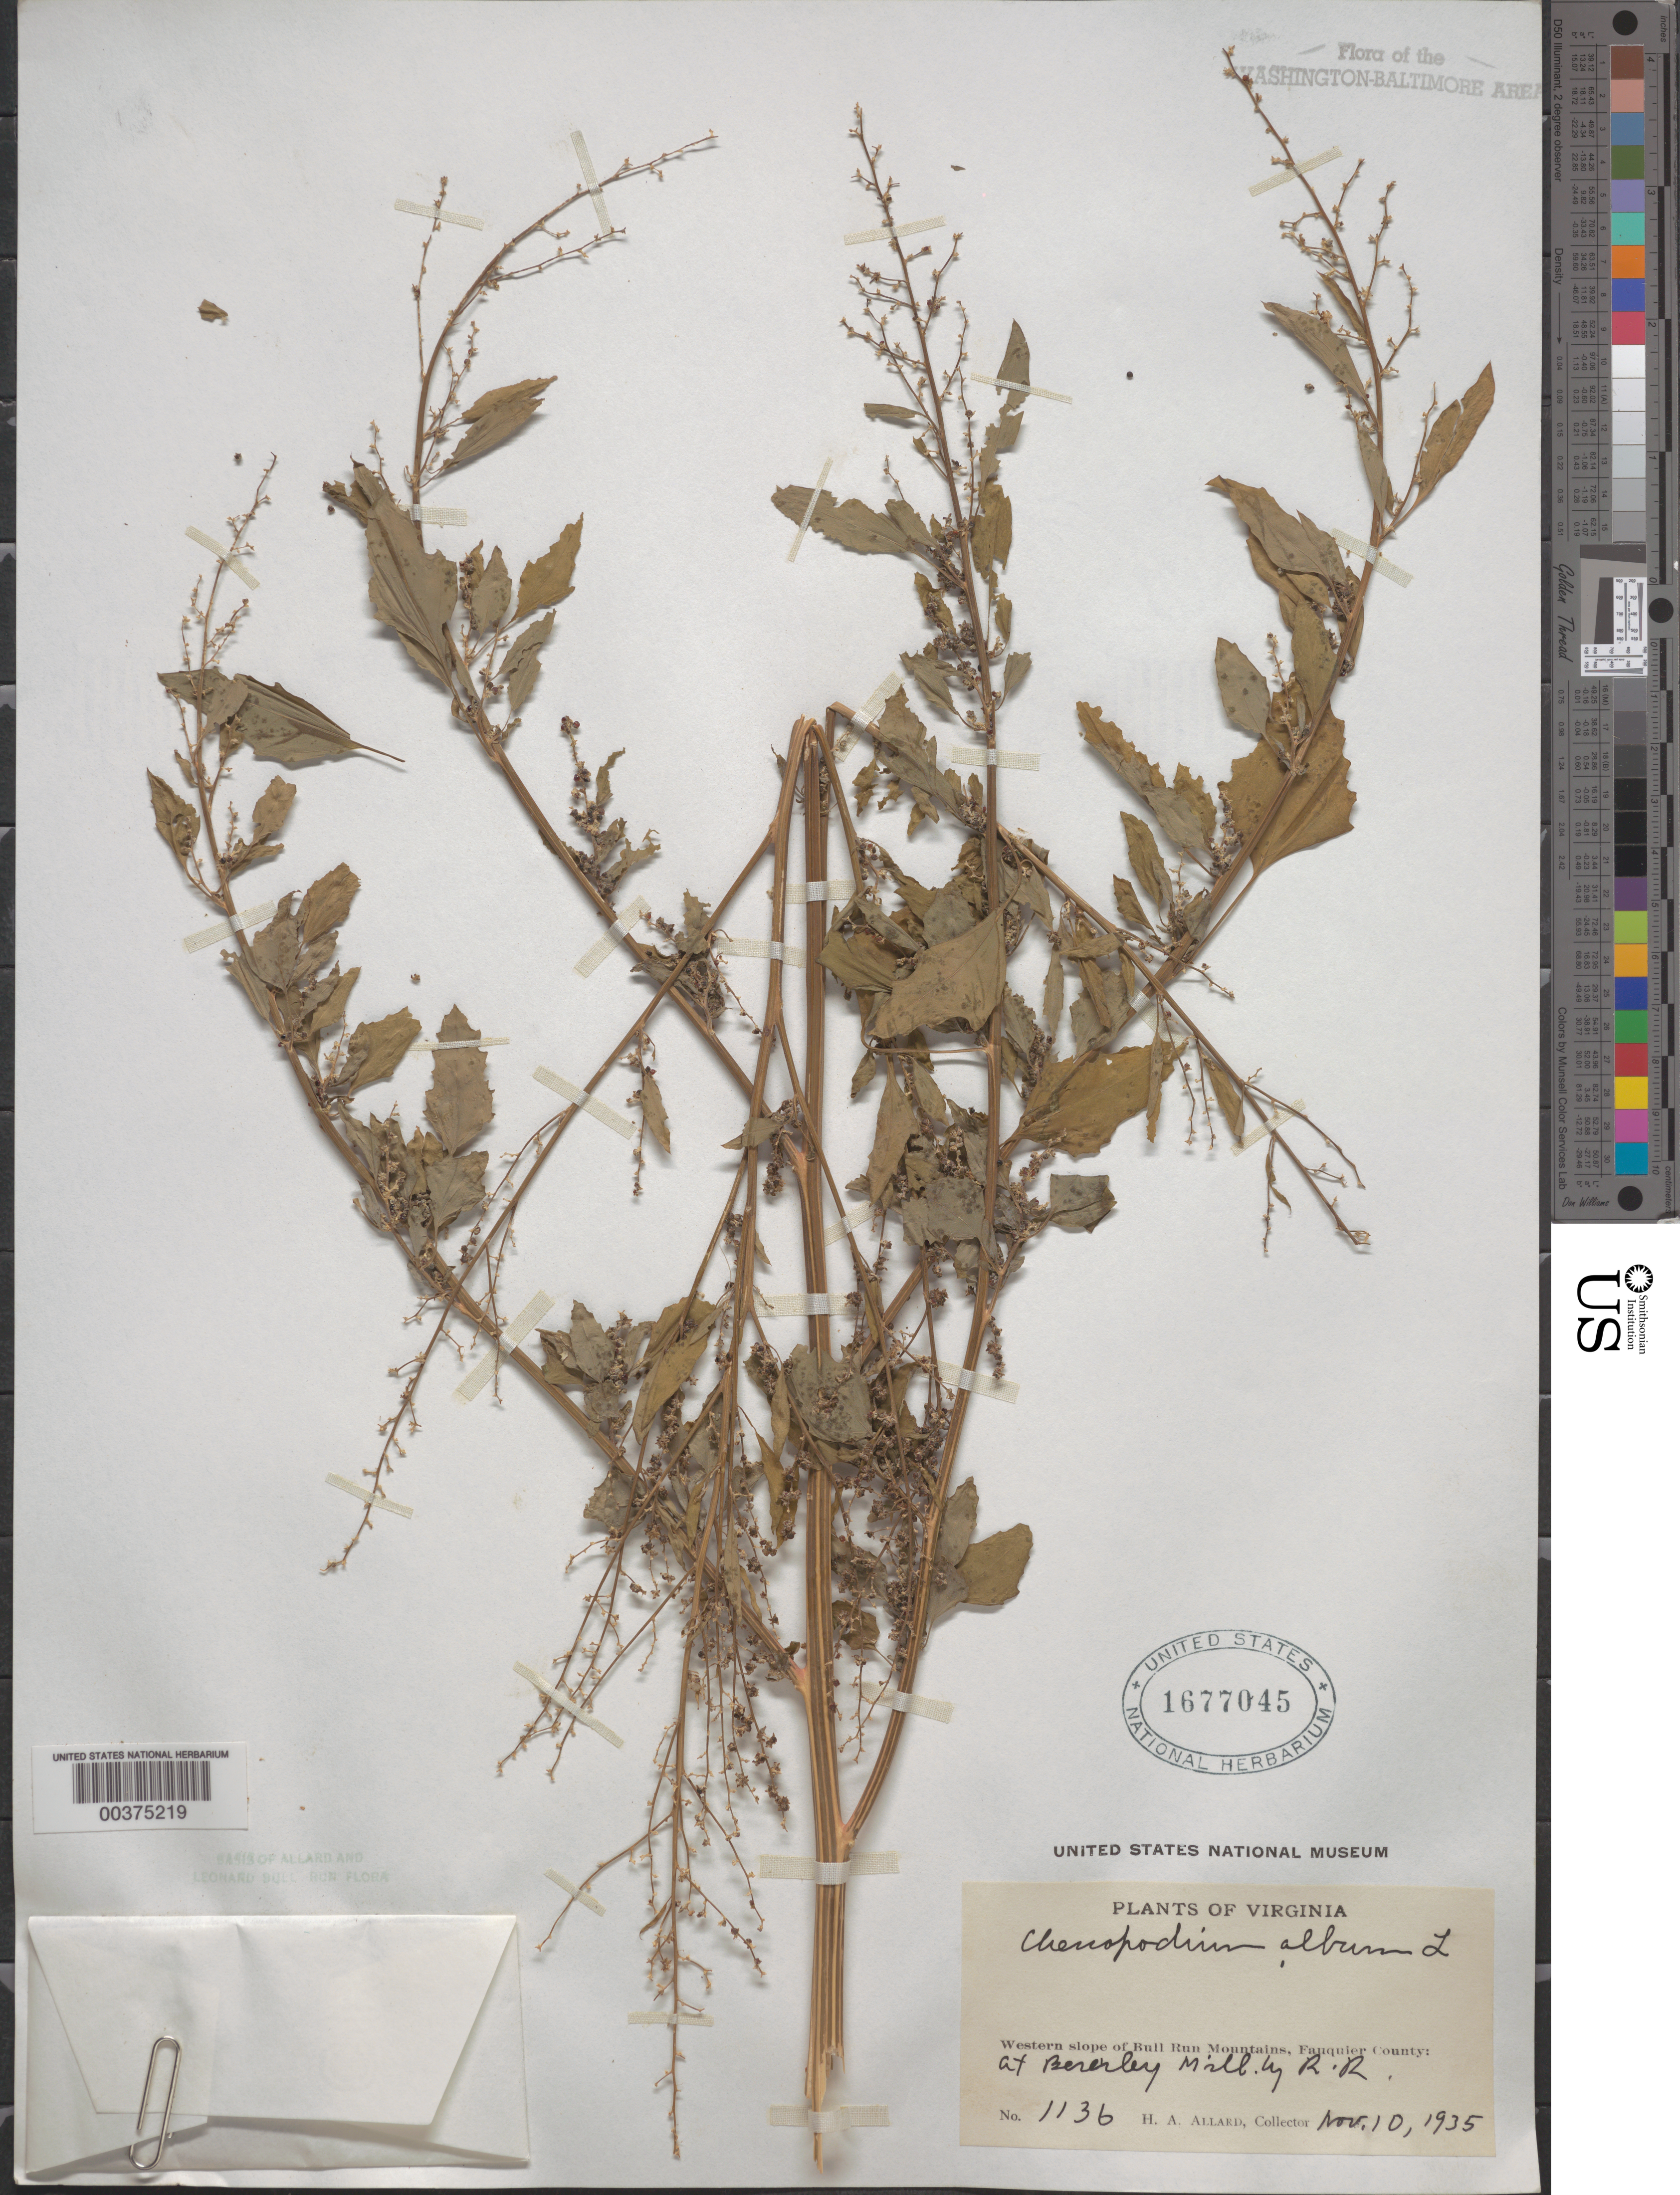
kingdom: Plantae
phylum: Tracheophyta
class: Magnoliopsida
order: Caryophyllales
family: Amaranthaceae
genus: Chenopodium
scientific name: Chenopodium album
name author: L.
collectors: H. A. Allard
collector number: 1136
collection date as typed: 10 Nov 1935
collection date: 1935-11-10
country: United States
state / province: Virginia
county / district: Fauquier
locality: Beverley Mill, Railroad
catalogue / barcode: US 1677045